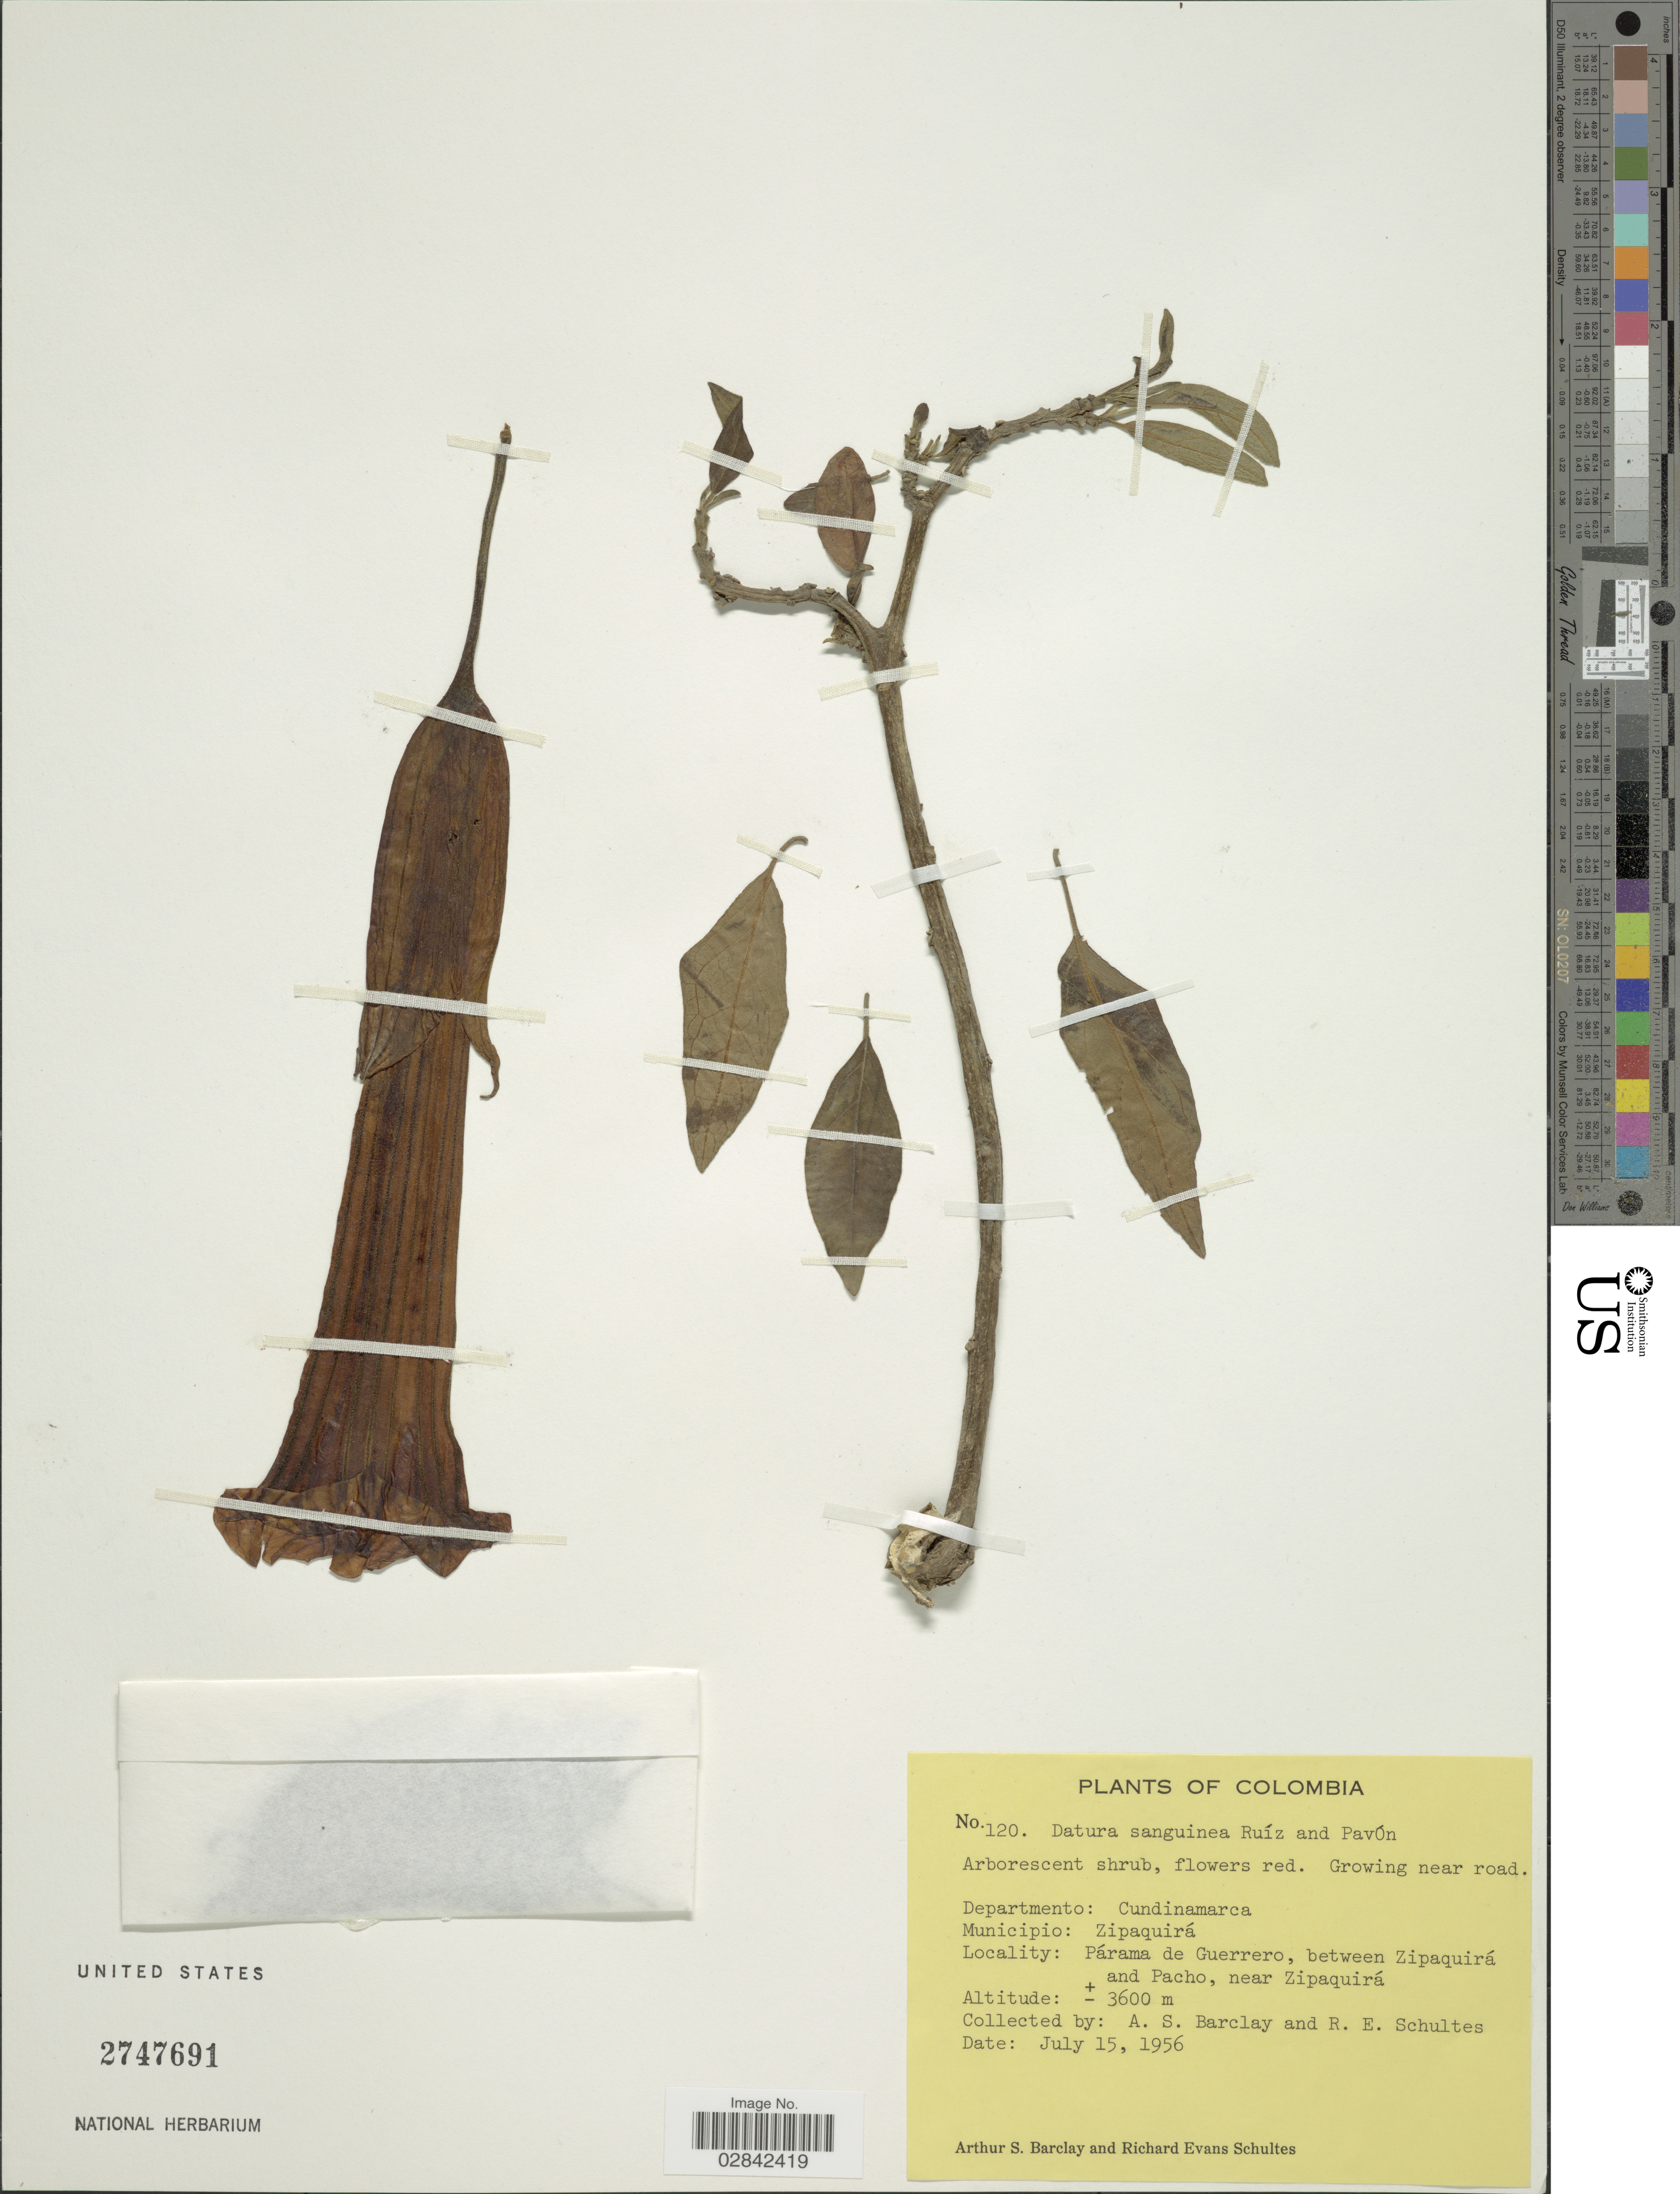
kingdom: Plantae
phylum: Tracheophyta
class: Magnoliopsida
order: Solanales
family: Solanaceae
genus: Brugmansia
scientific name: Brugmansia sanguinea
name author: (Ruiz & Pav.) D. Don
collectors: A. S. Barclay & R. E. Schultes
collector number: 120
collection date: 1956-07-15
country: Colombia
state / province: Cundinamarca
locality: Departmento: Cundinamarca, Municipio: Zipaquirá, Páramo de Guerrero, between Zipaquirá and Pacho, near Zipaquirá.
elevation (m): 3600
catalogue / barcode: US 2747691